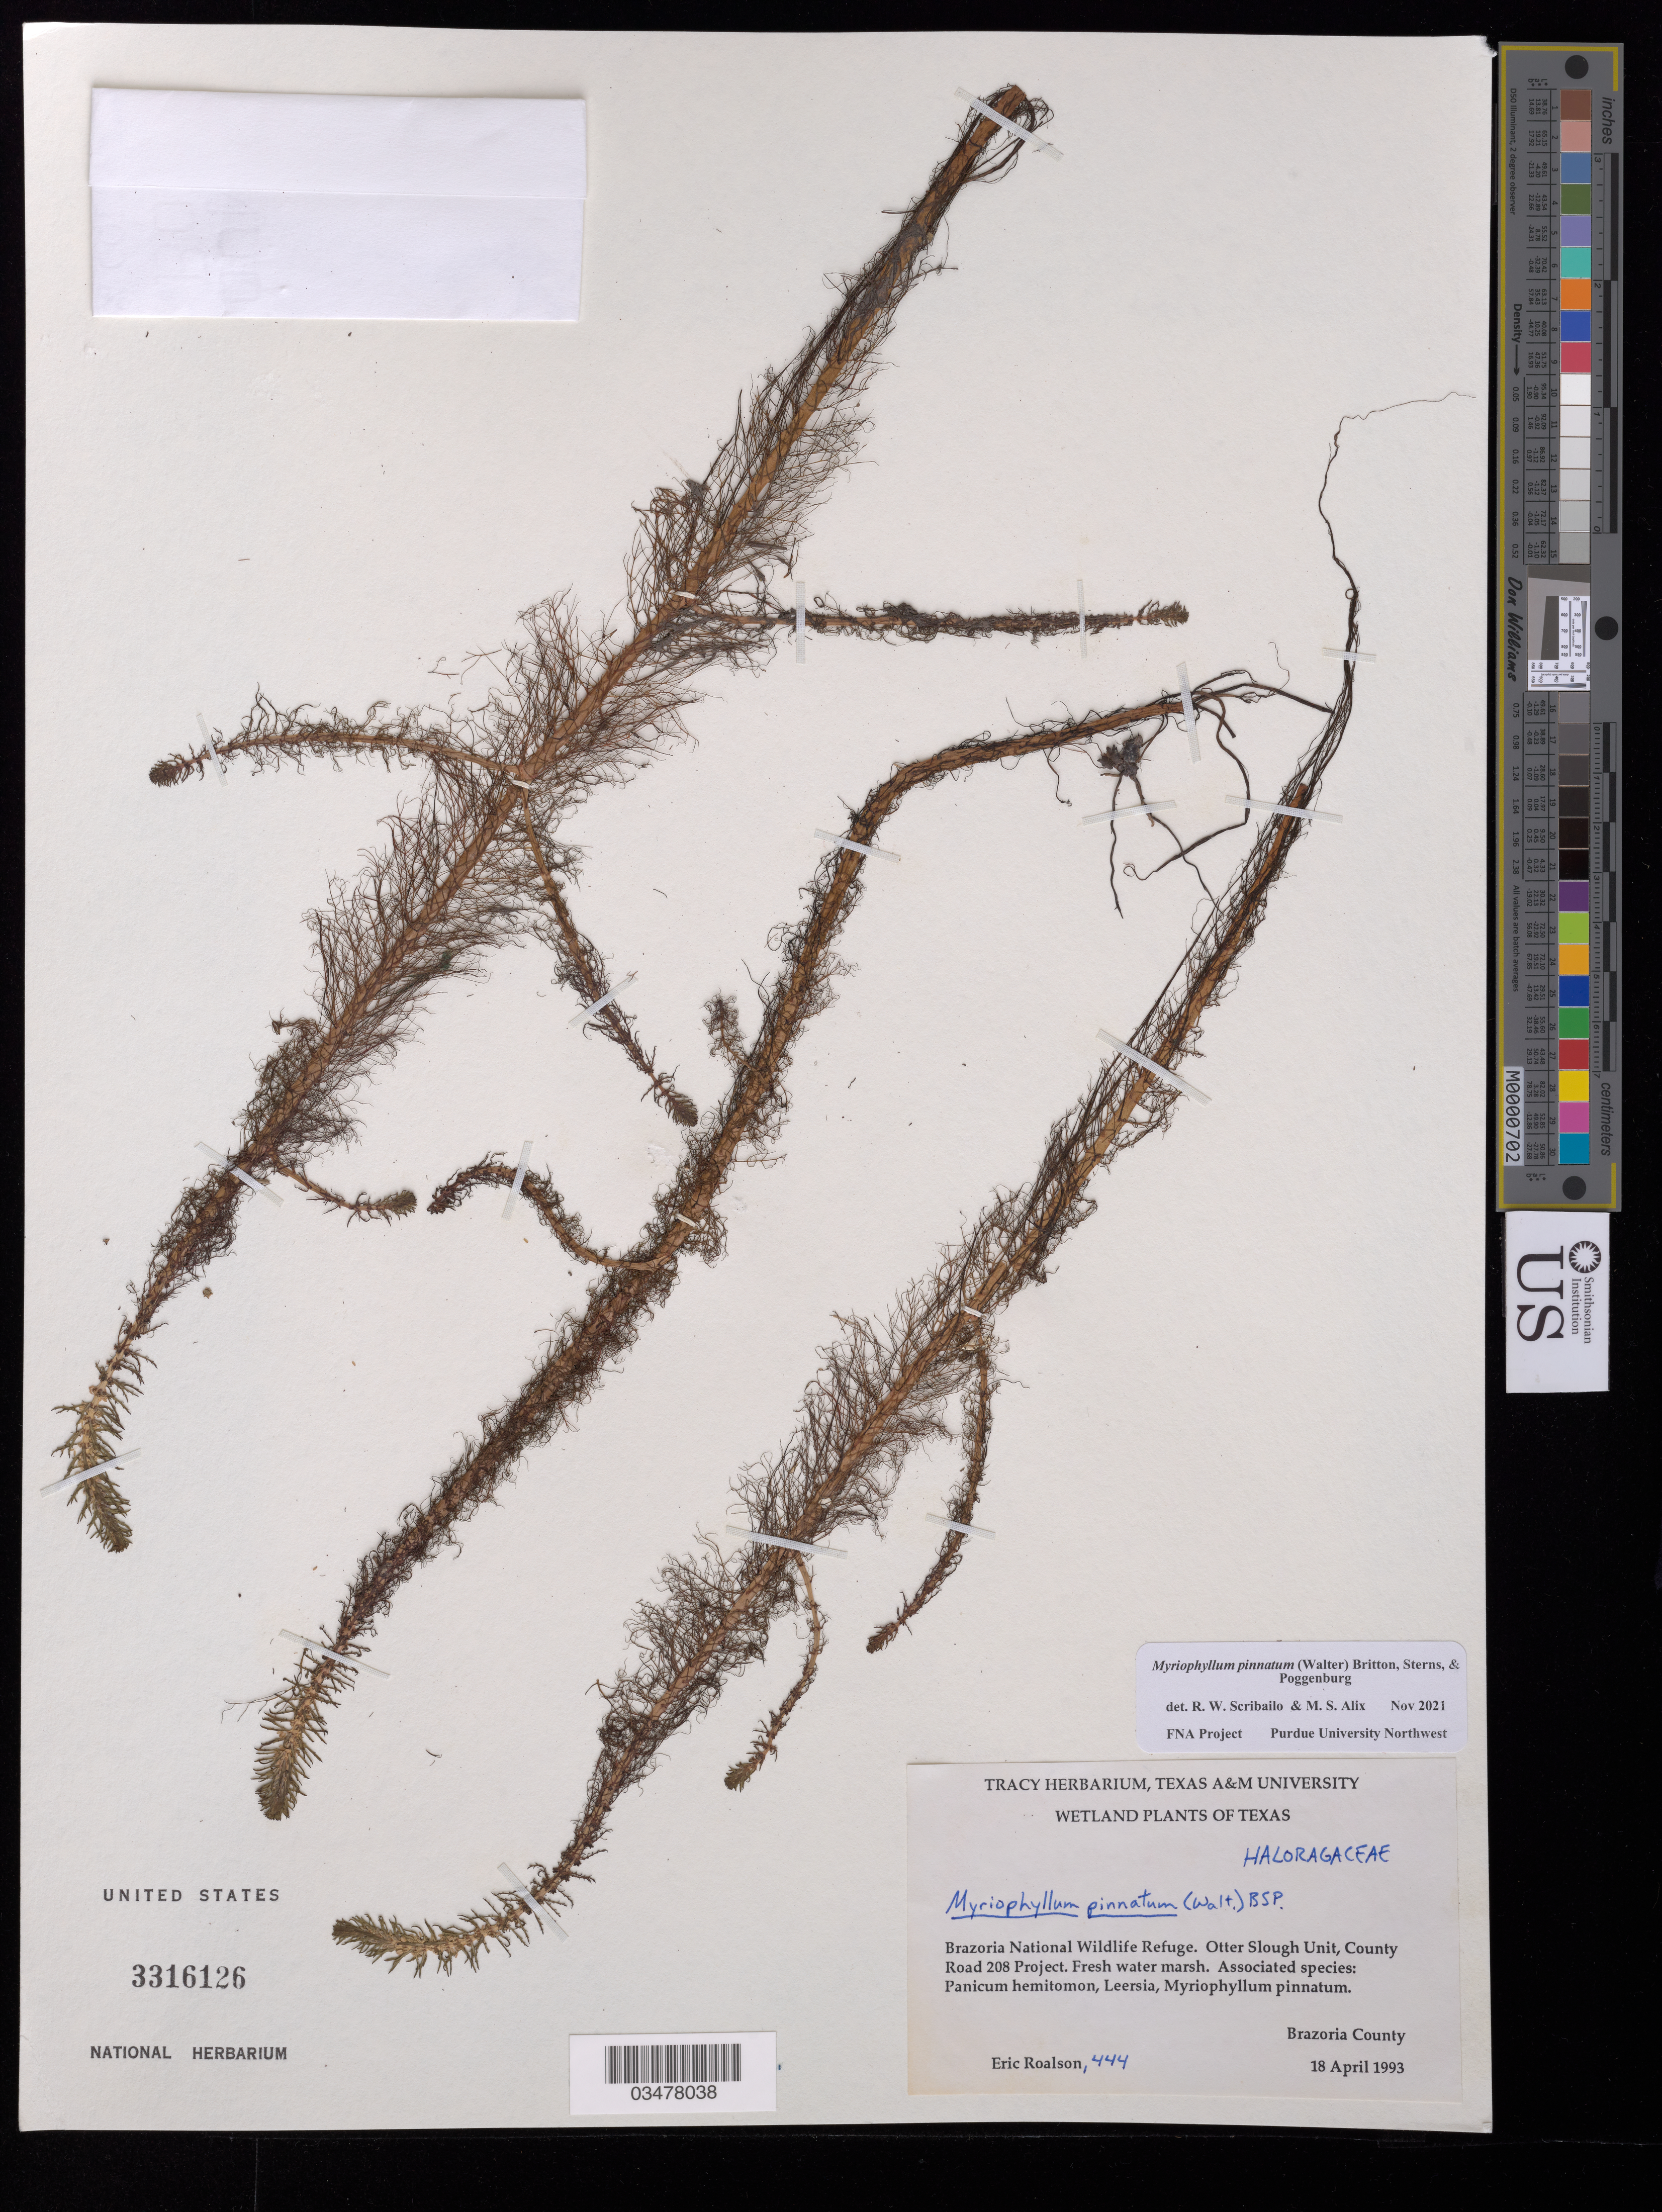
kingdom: Plantae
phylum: Tracheophyta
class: Magnoliopsida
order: Saxifragales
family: Haloragaceae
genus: Myriophyllum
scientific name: Myriophyllum pinnatum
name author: (Walter) Britton, Stearns & Poggenb.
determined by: Scribailo, R. W.; Alix, M. S.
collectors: E. H. Roalson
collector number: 444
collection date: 1993-04-18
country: United States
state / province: Texas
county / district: Brazoria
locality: Brazoria National Wildlife Refuge. Otter Slough Unit, County Road 208 Project.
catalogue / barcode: US 3316126